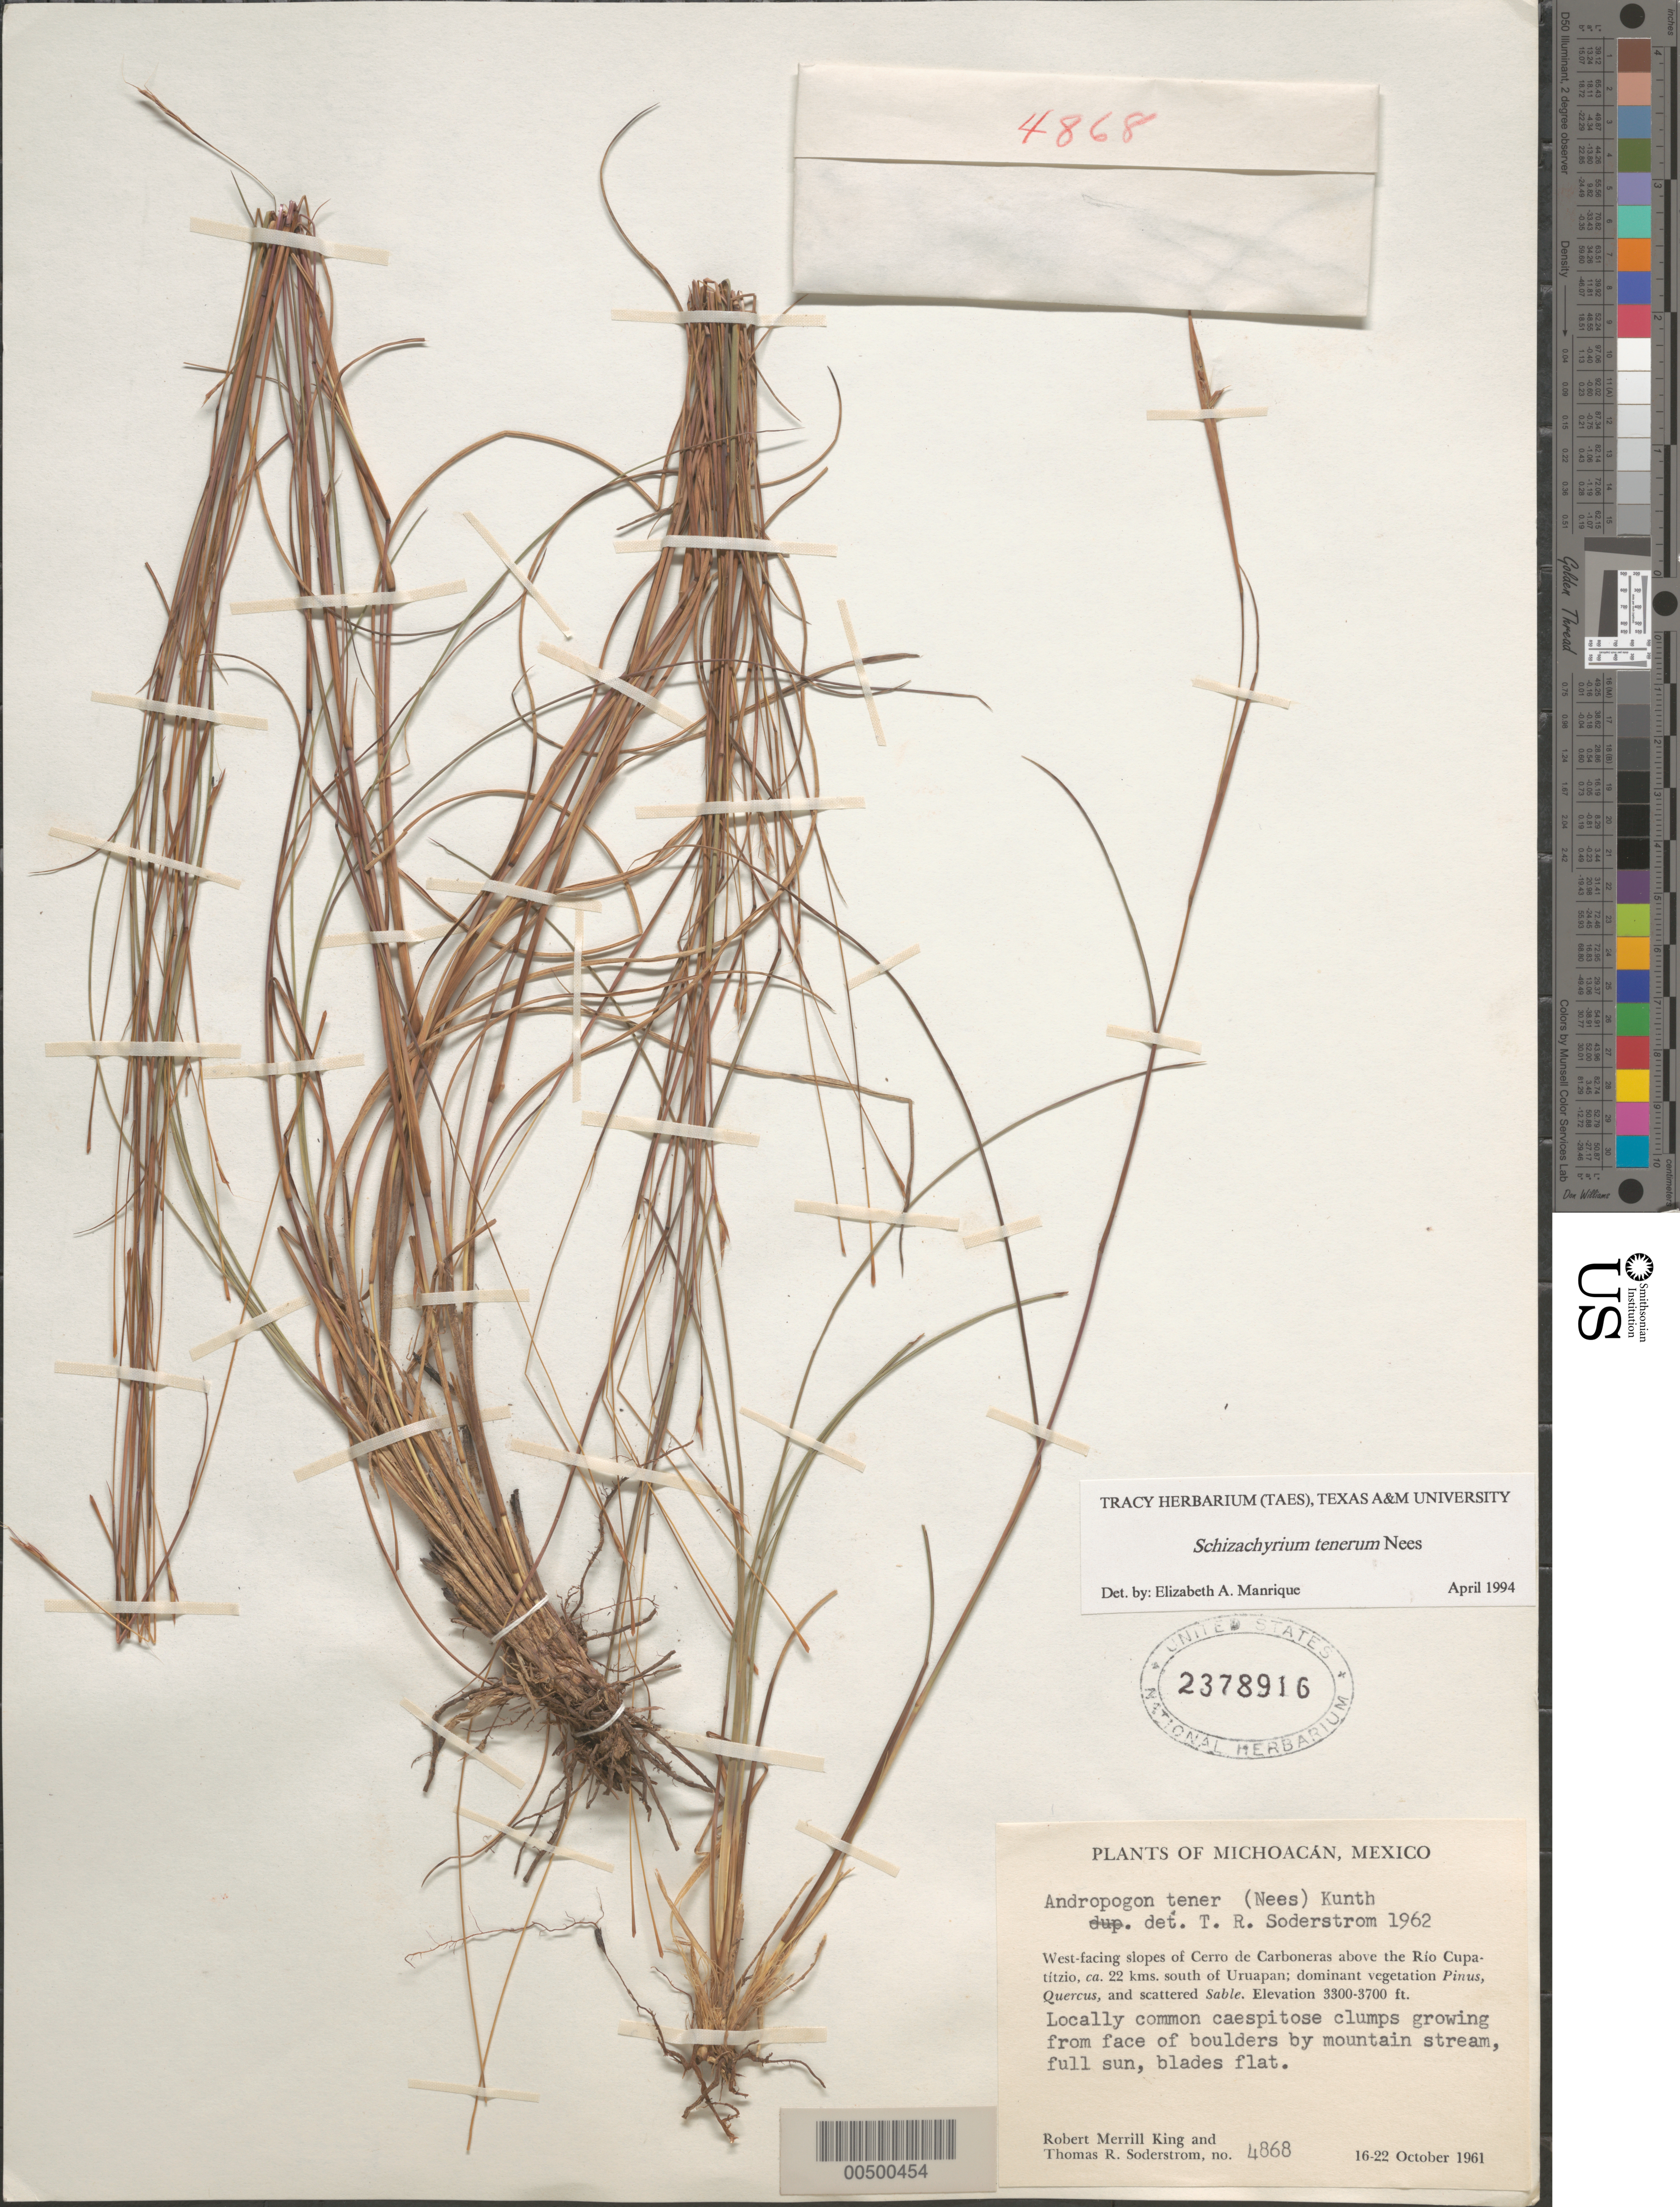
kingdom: Plantae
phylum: Tracheophyta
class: Liliopsida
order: Poales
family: Poaceae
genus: Schizachyrium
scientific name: Schizachyrium tenerum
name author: Nees in Mart.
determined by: Manrique, E. A.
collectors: R. M. King & T. R. Soderstrom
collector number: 4868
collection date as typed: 16 Oct 1961 to 22 Oct 1961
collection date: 1961-10-16/1961-10-22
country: Mexico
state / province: Michoacán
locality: W facing slopes of Cerro de Carboneras above the Río Cupatítzio, ca 22 km S of Uruapan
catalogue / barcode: US 2378916